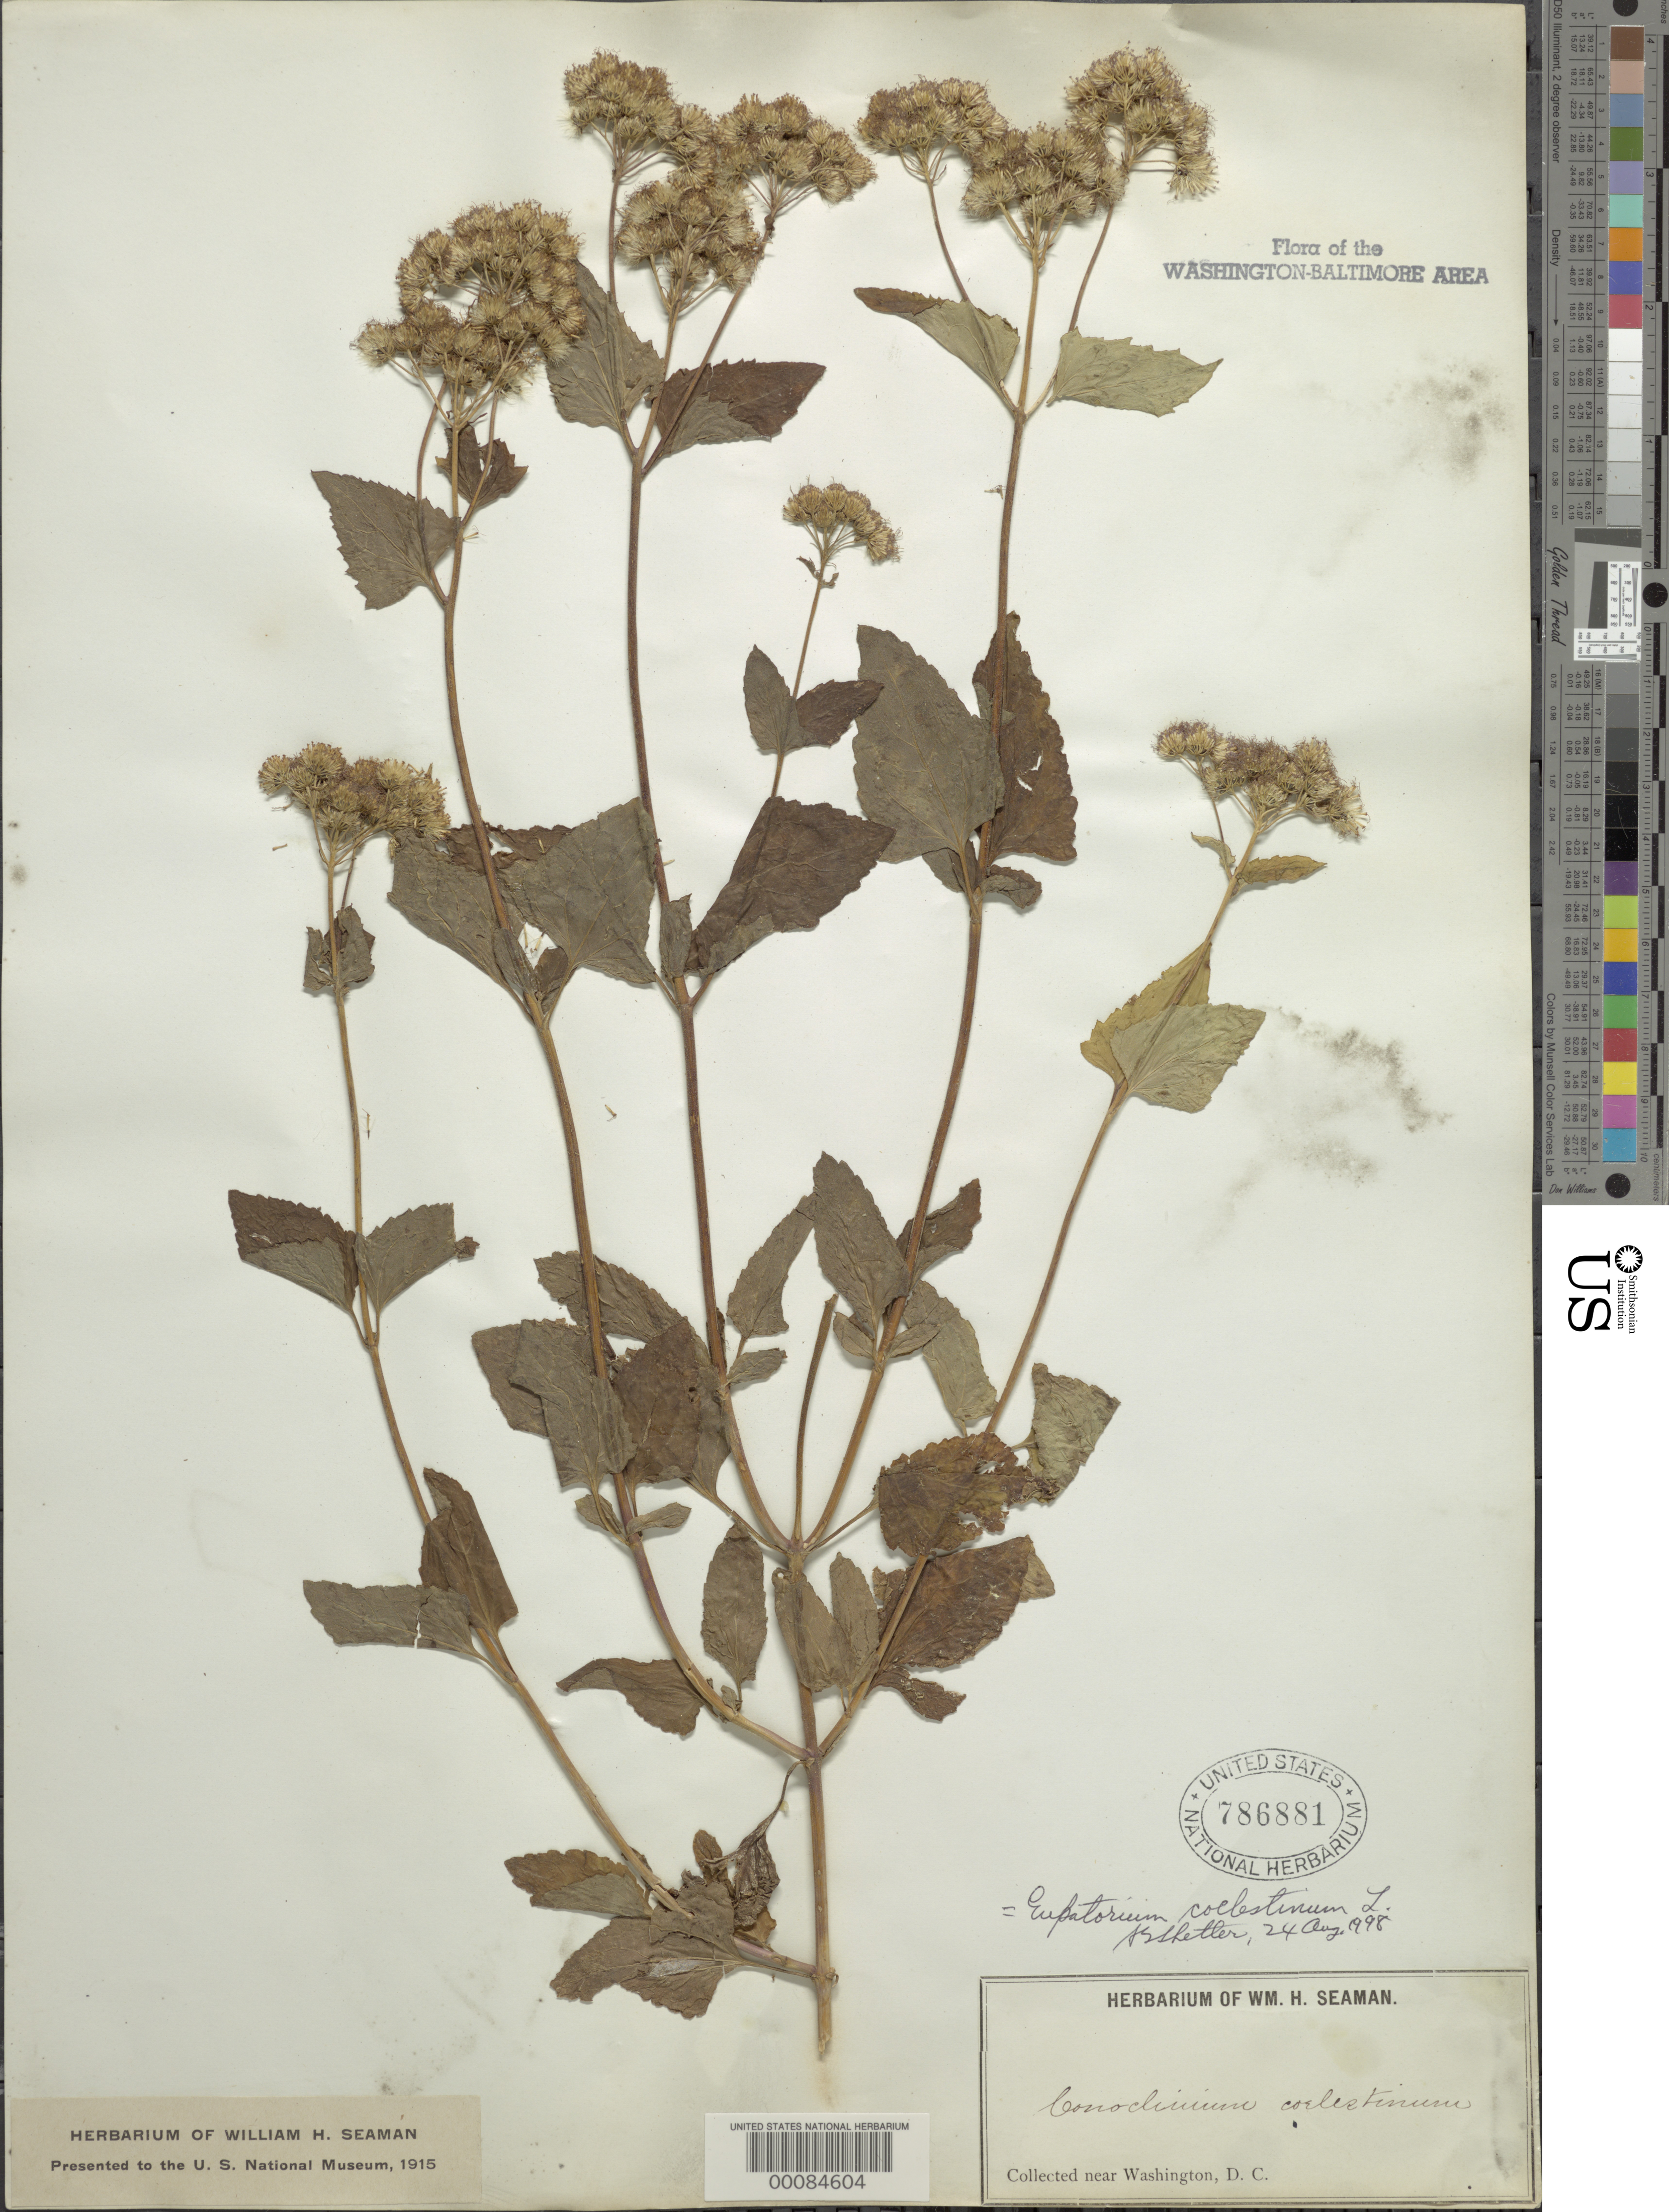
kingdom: Plantae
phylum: Tracheophyta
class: Magnoliopsida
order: Asterales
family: Asteraceae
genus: Conoclinium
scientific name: Conoclinium coelestinum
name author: (L.) DC.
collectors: W. Seaman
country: United States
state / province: District of Columbia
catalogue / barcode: US 786881